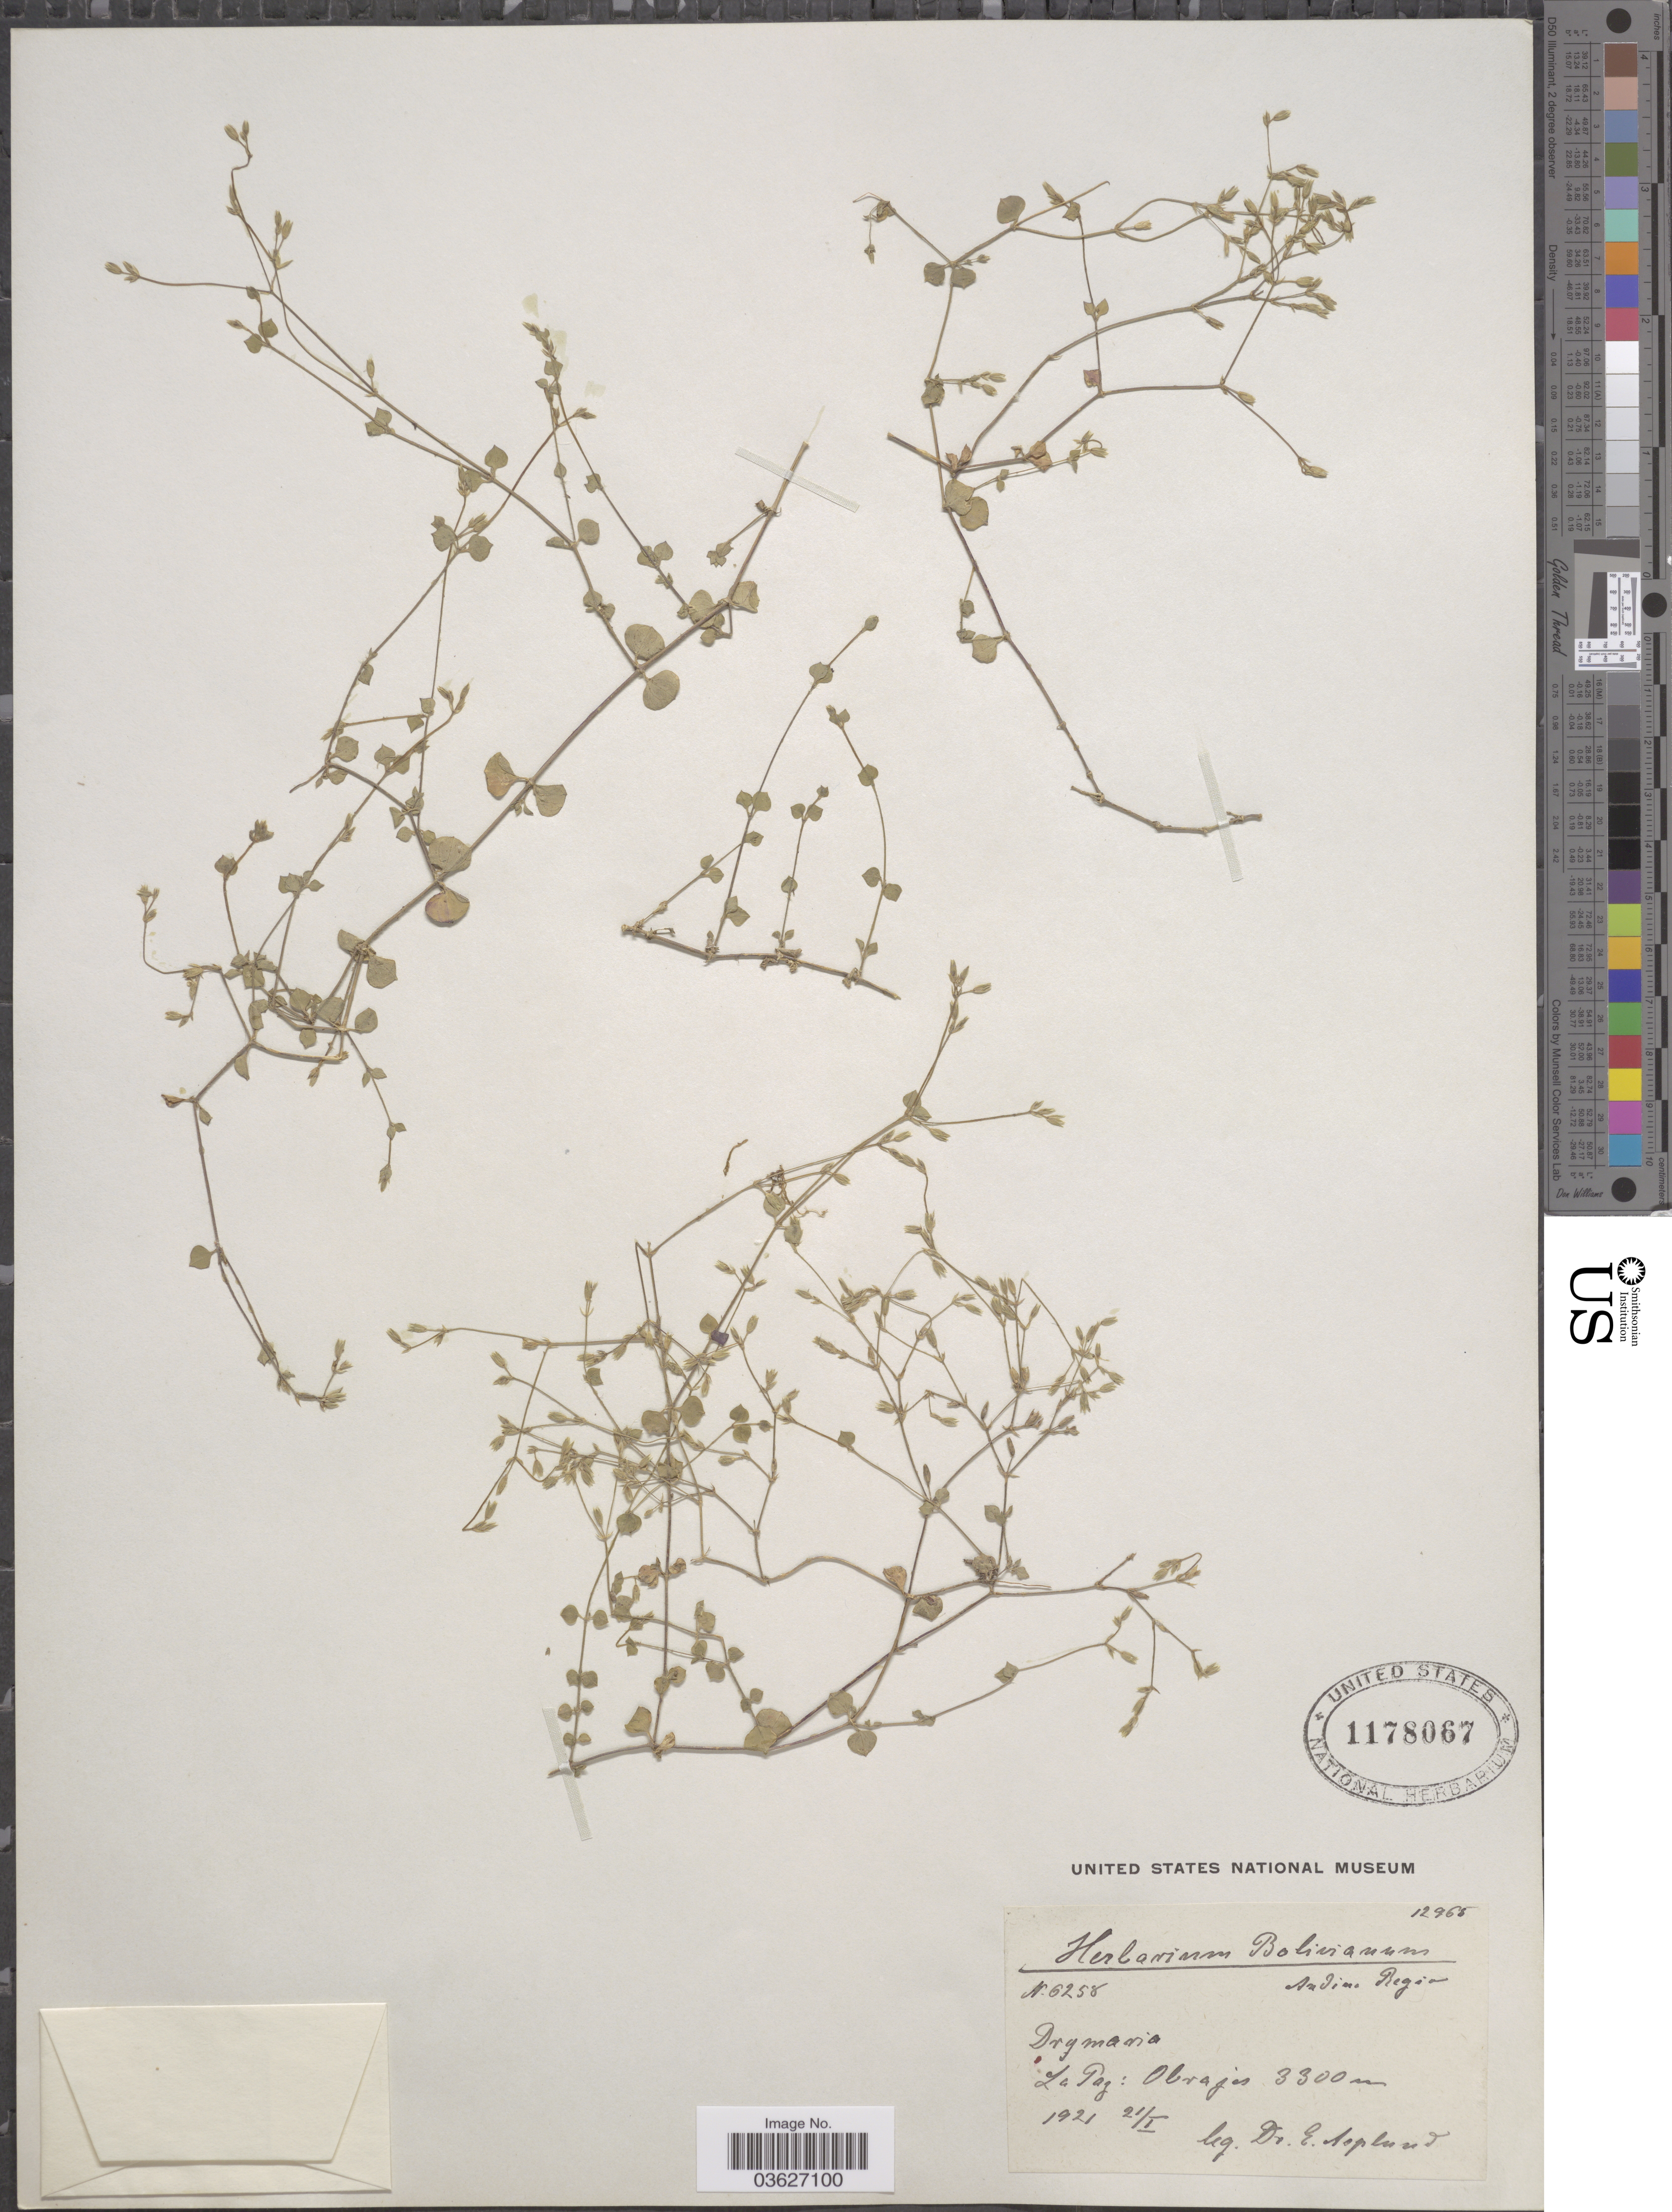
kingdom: Plantae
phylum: Tracheophyta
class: Magnoliopsida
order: Caryophyllales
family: Caryophyllaceae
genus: Drymaria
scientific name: Drymaria gracilis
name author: Cham. & Schltdl.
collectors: E. Asplund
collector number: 12965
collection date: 1921-01-21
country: Bolivia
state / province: La Paz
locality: Andine Region. Obrajes.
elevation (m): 3300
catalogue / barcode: US 1178067